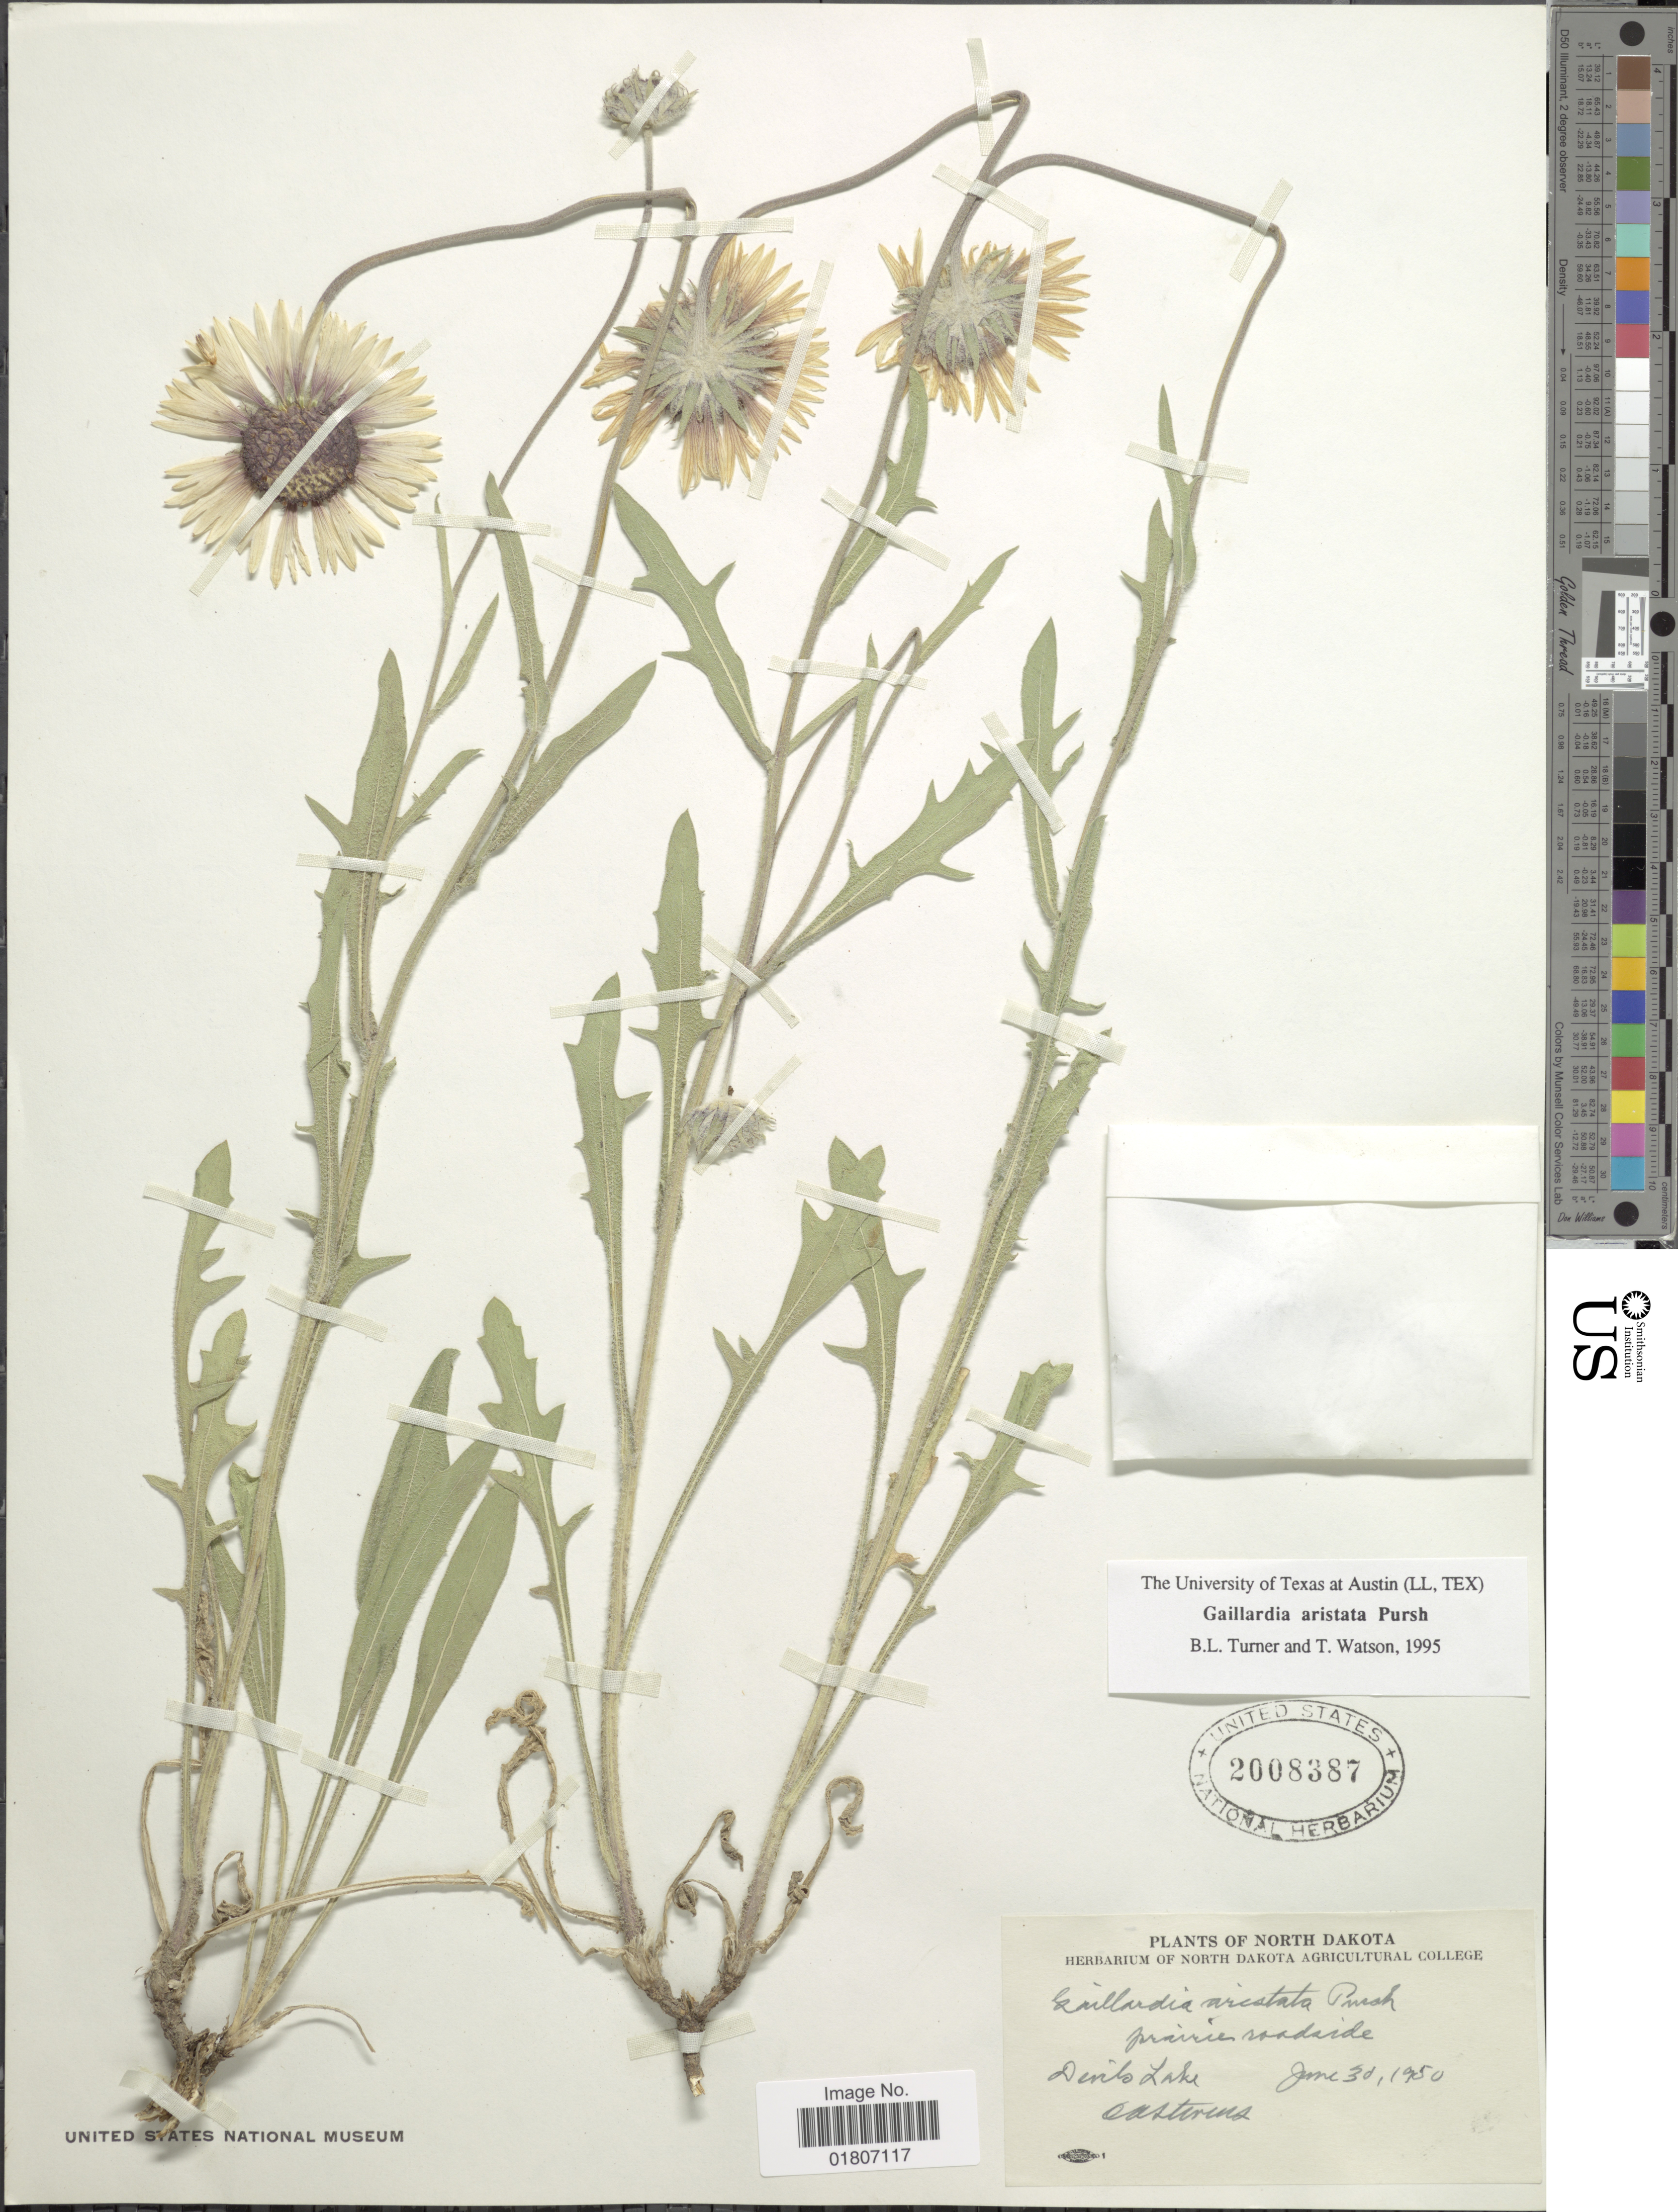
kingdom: Plantae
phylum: Tracheophyta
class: Magnoliopsida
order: Asterales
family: Asteraceae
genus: Gaillardia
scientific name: Gaillardia aristata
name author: Pursh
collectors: O. Stevens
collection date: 1950-06-03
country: United States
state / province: North Dakota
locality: Devils Lake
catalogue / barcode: US 2008387